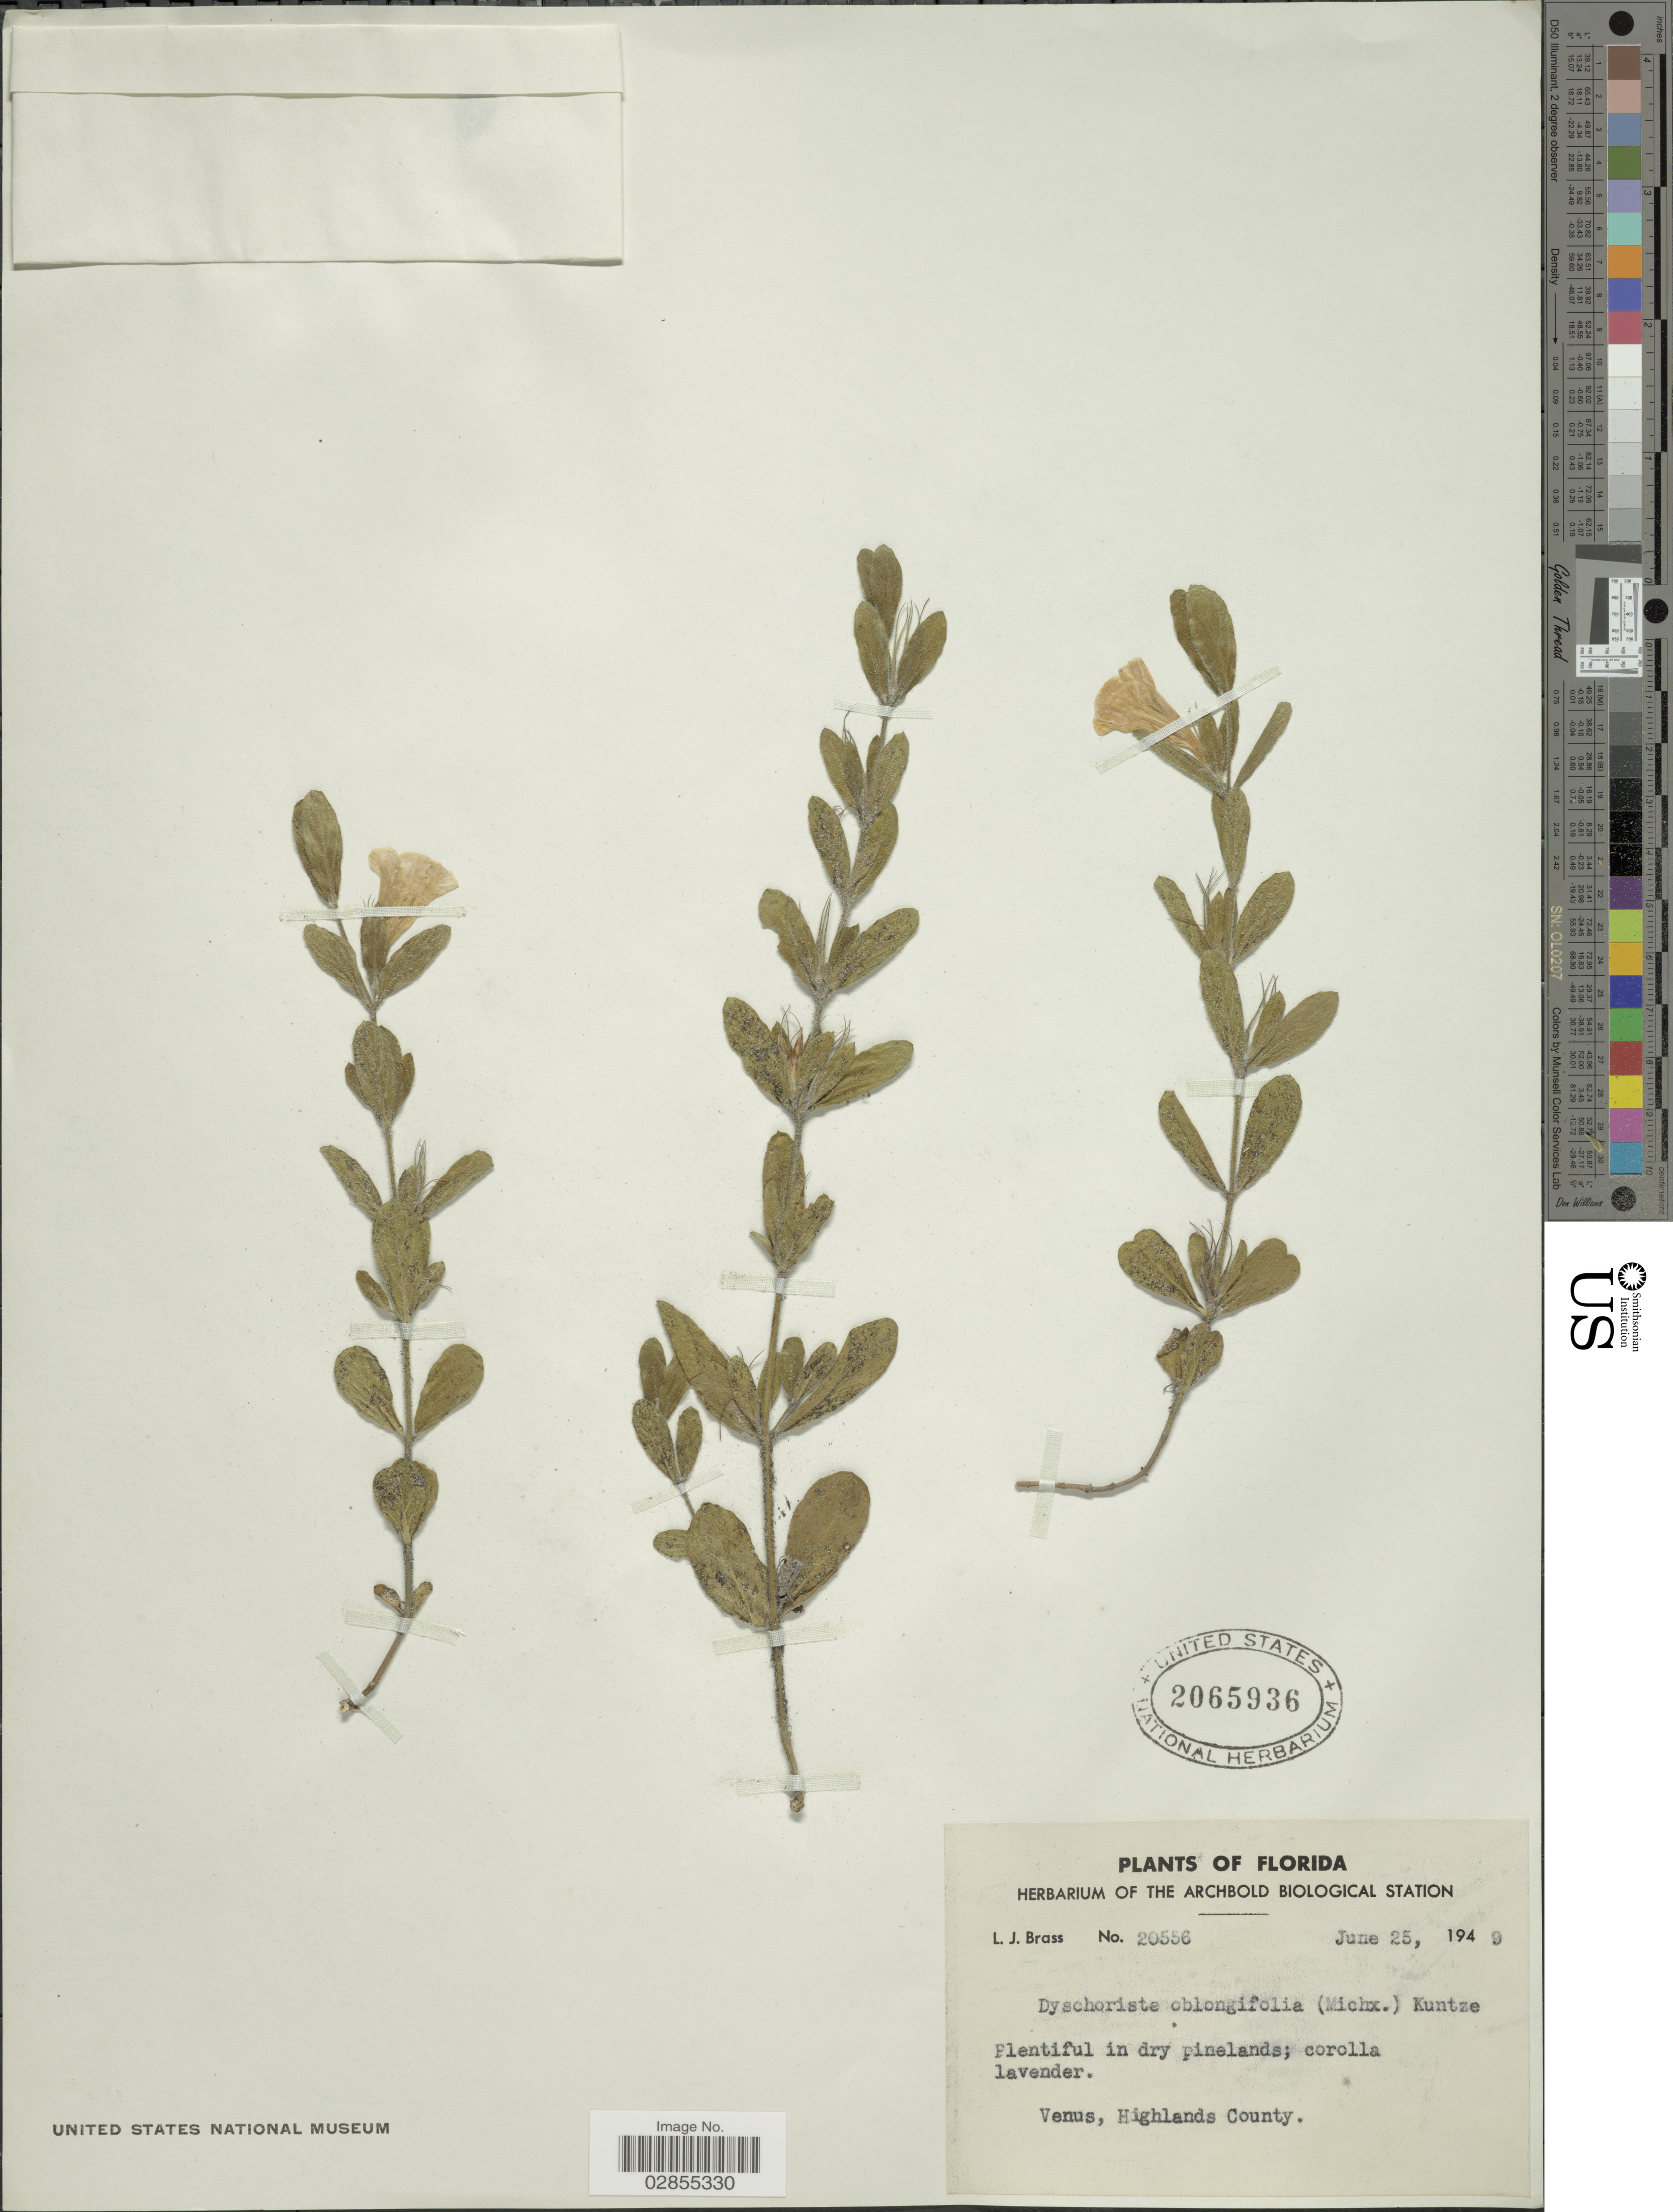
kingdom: Plantae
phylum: Tracheophyta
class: Magnoliopsida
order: Lamiales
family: Acanthaceae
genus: Dyschoriste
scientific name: Dyschoriste oblongifolia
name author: (Michx.) Kuntze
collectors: L. J. Brass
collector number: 20556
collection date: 1949-06-25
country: United States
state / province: Florida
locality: Venus, Highlands County.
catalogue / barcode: US 2065936